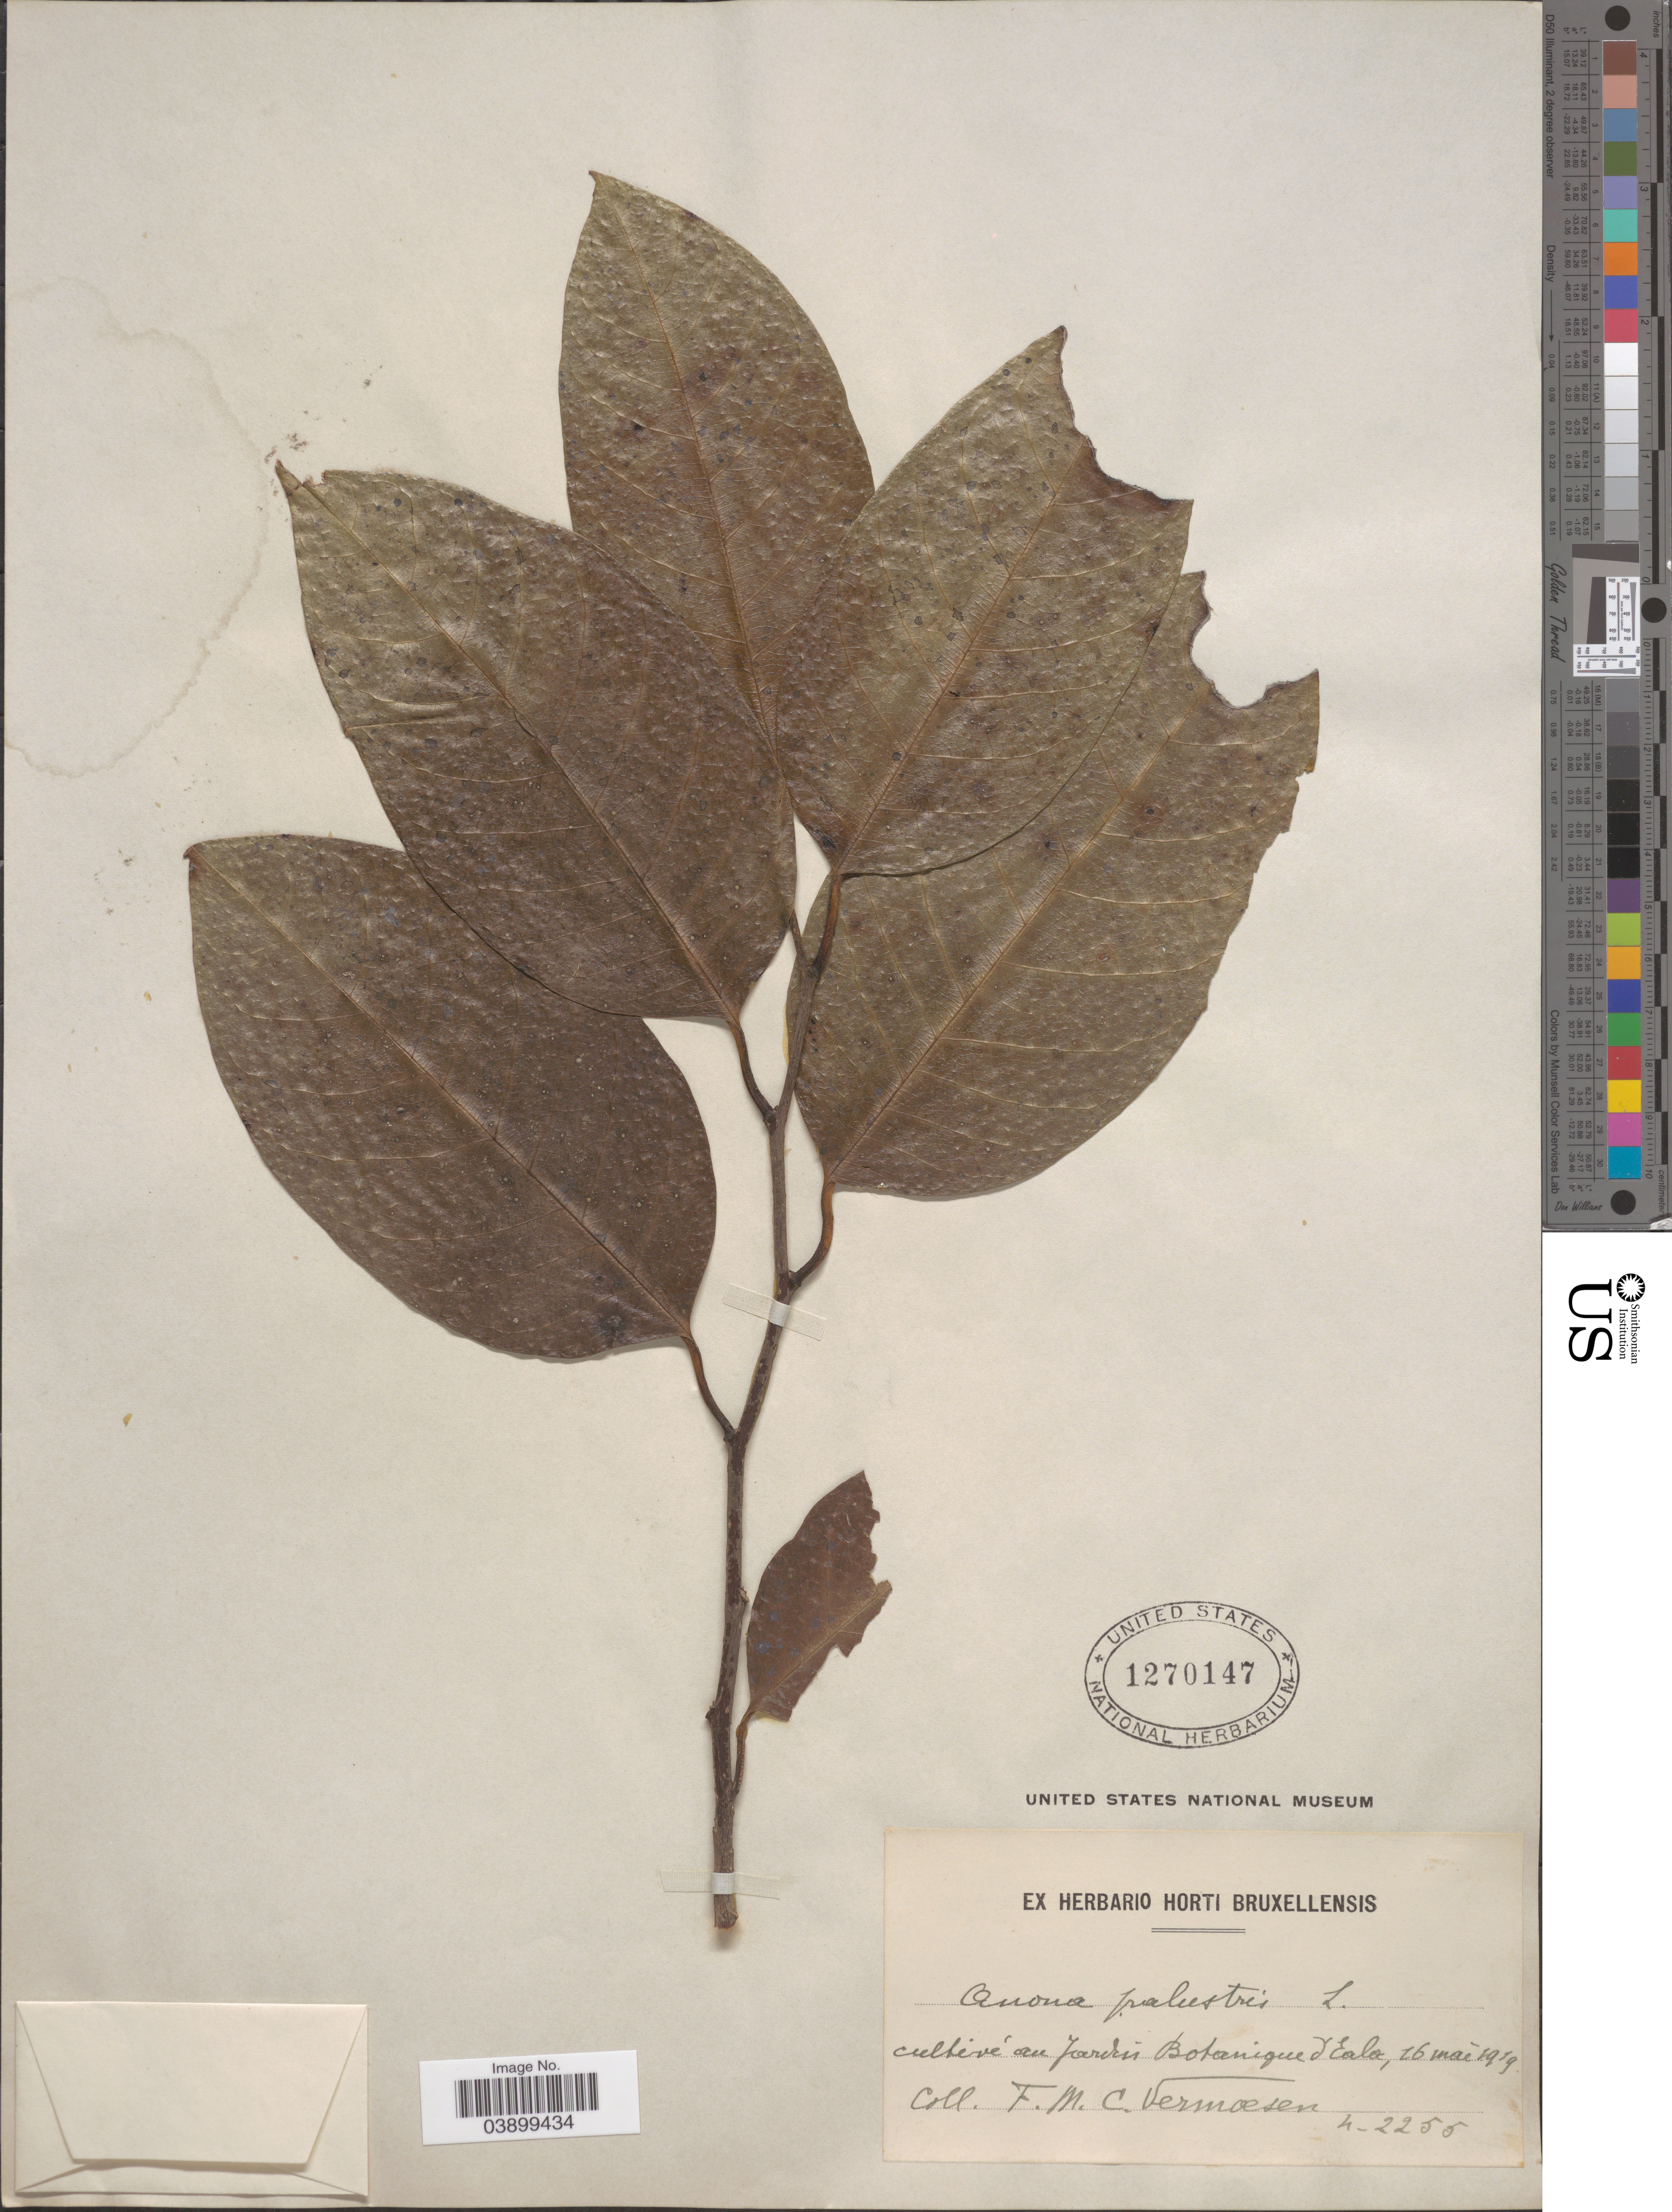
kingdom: Plantae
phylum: Tracheophyta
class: Magnoliopsida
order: Magnoliales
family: Annonaceae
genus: Annona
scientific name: Annona palustris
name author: L.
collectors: C. Vermoesen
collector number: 2255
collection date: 1919-05-16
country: Congo, Democratic Republic of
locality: Cultive' au Jardin Botanique d'Eala.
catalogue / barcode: US 1270147